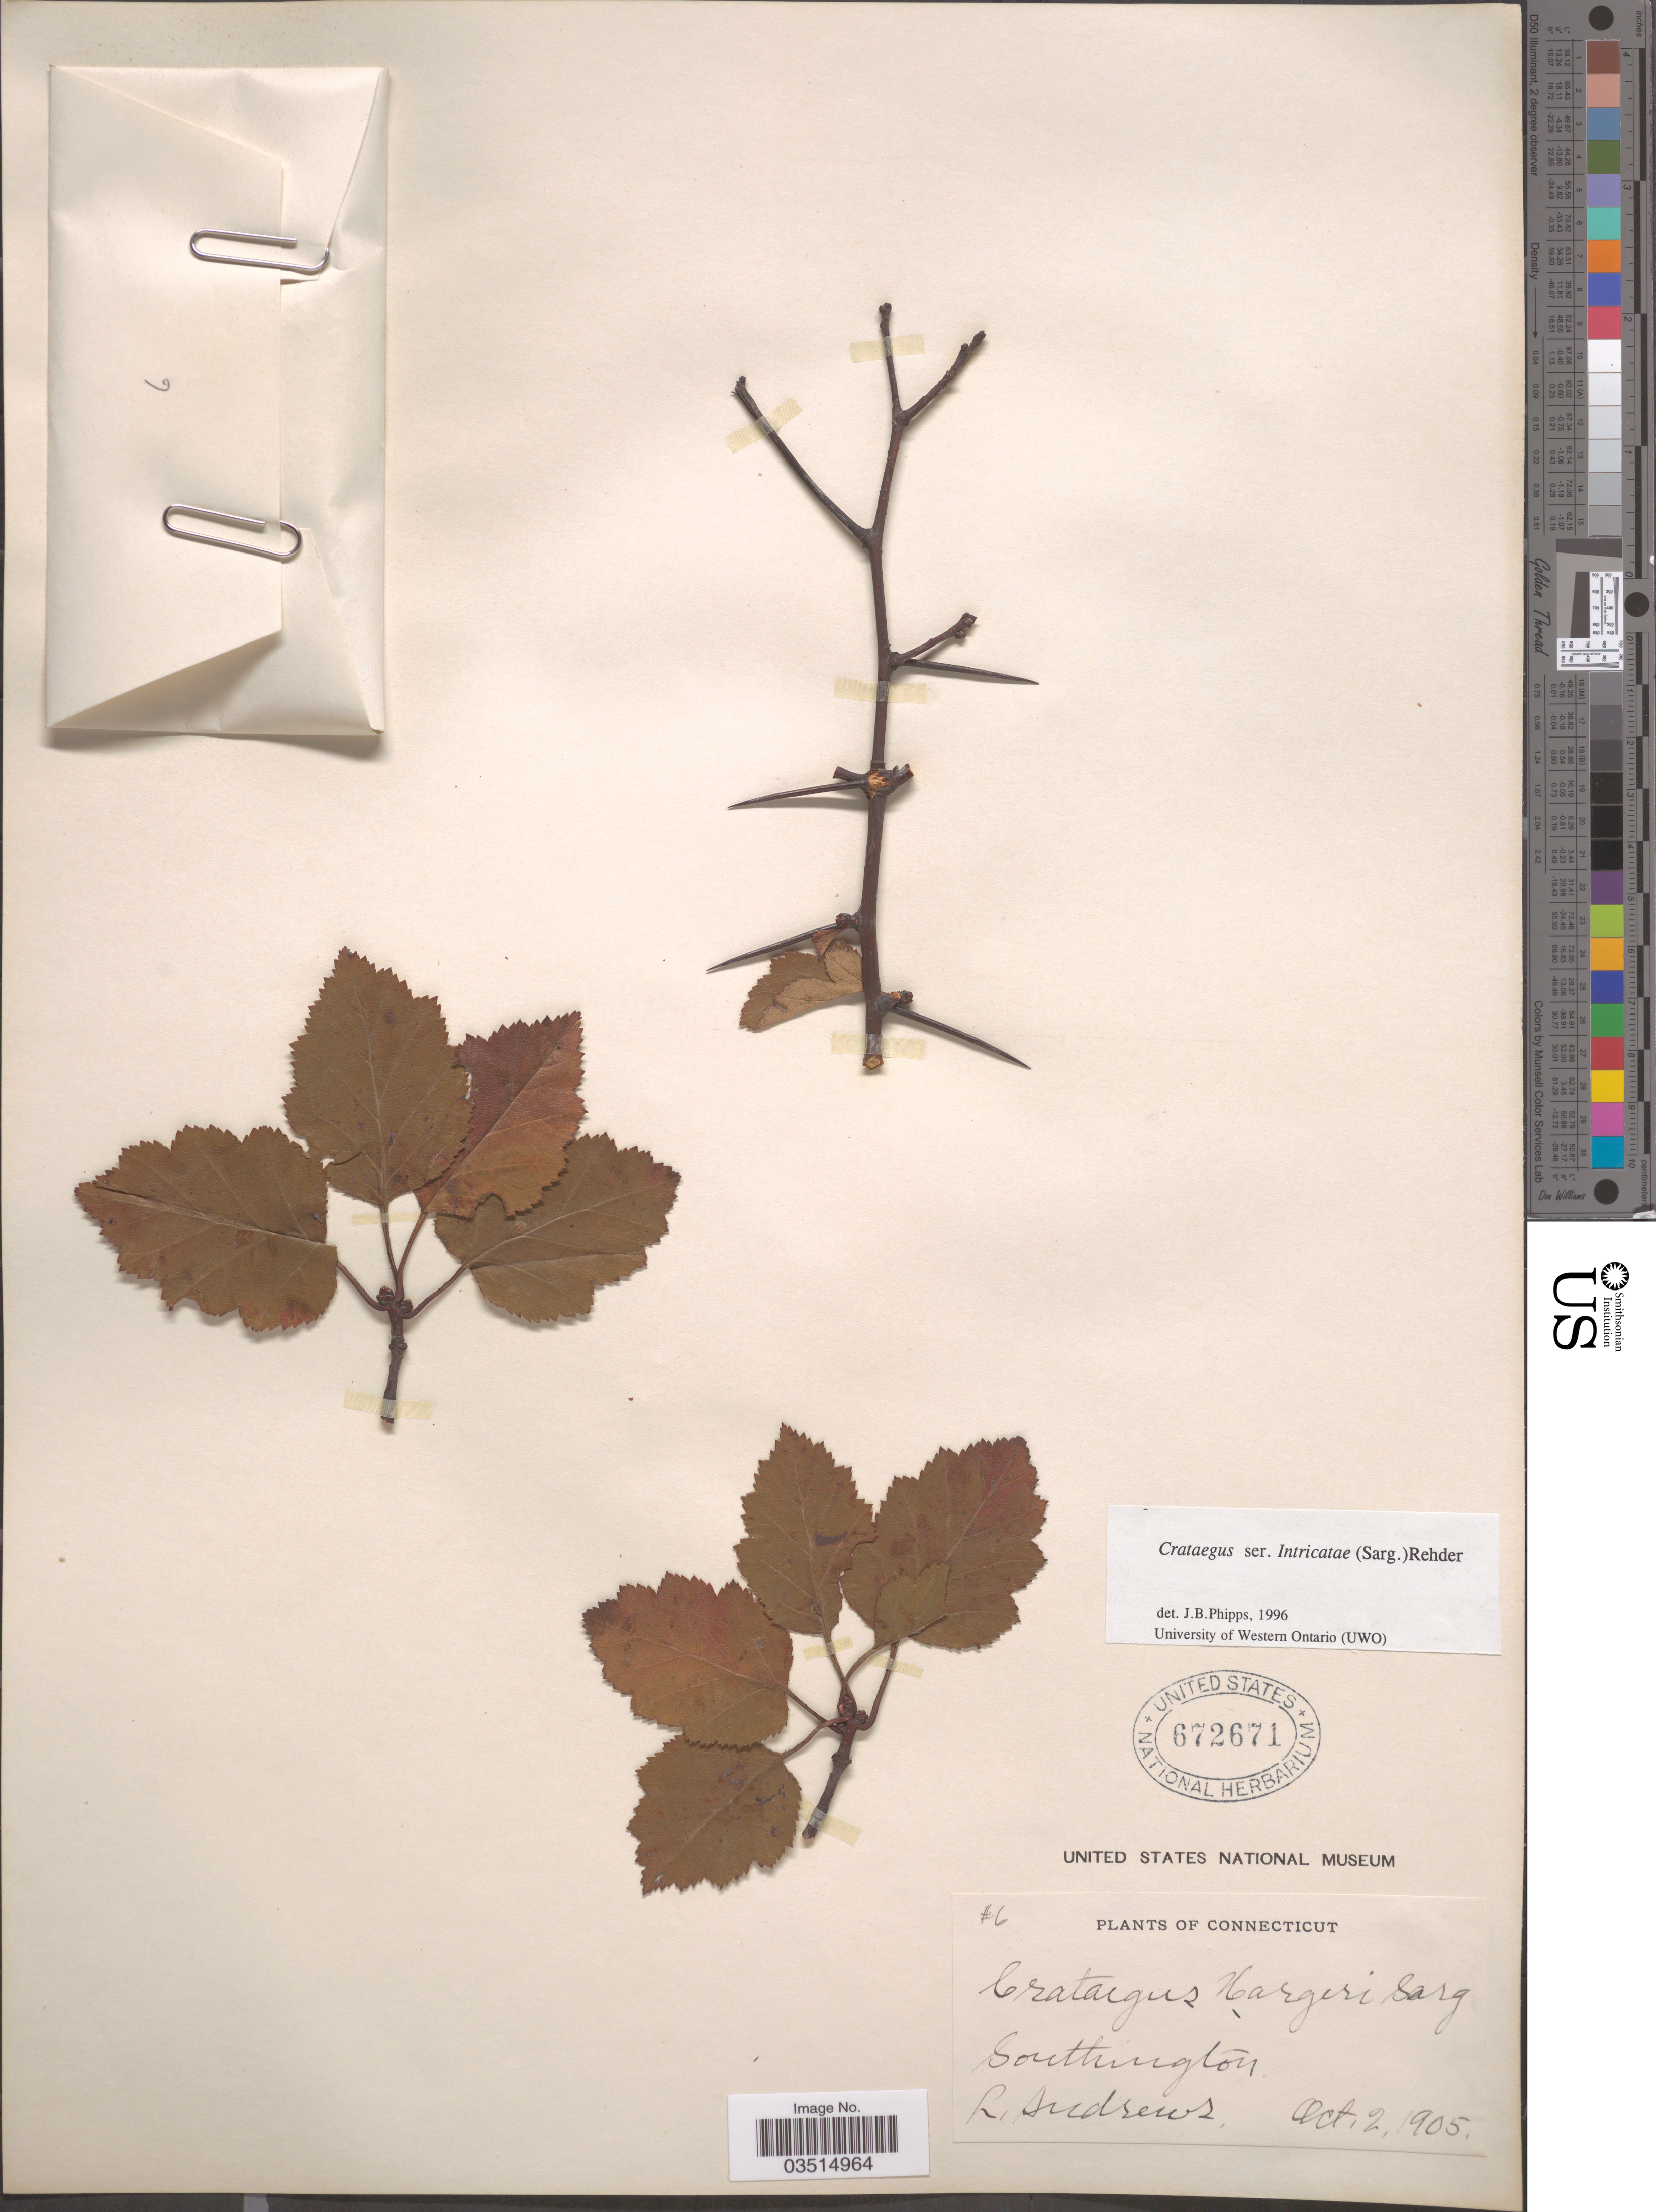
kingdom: Plantae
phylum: Tracheophyta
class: Magnoliopsida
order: Rosales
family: Rosaceae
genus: Crataegus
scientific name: Crataegus hargeri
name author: Sarg.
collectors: L. Andrews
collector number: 6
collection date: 1905-10-02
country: United States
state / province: Connecticut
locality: Southington.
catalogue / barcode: US 672671